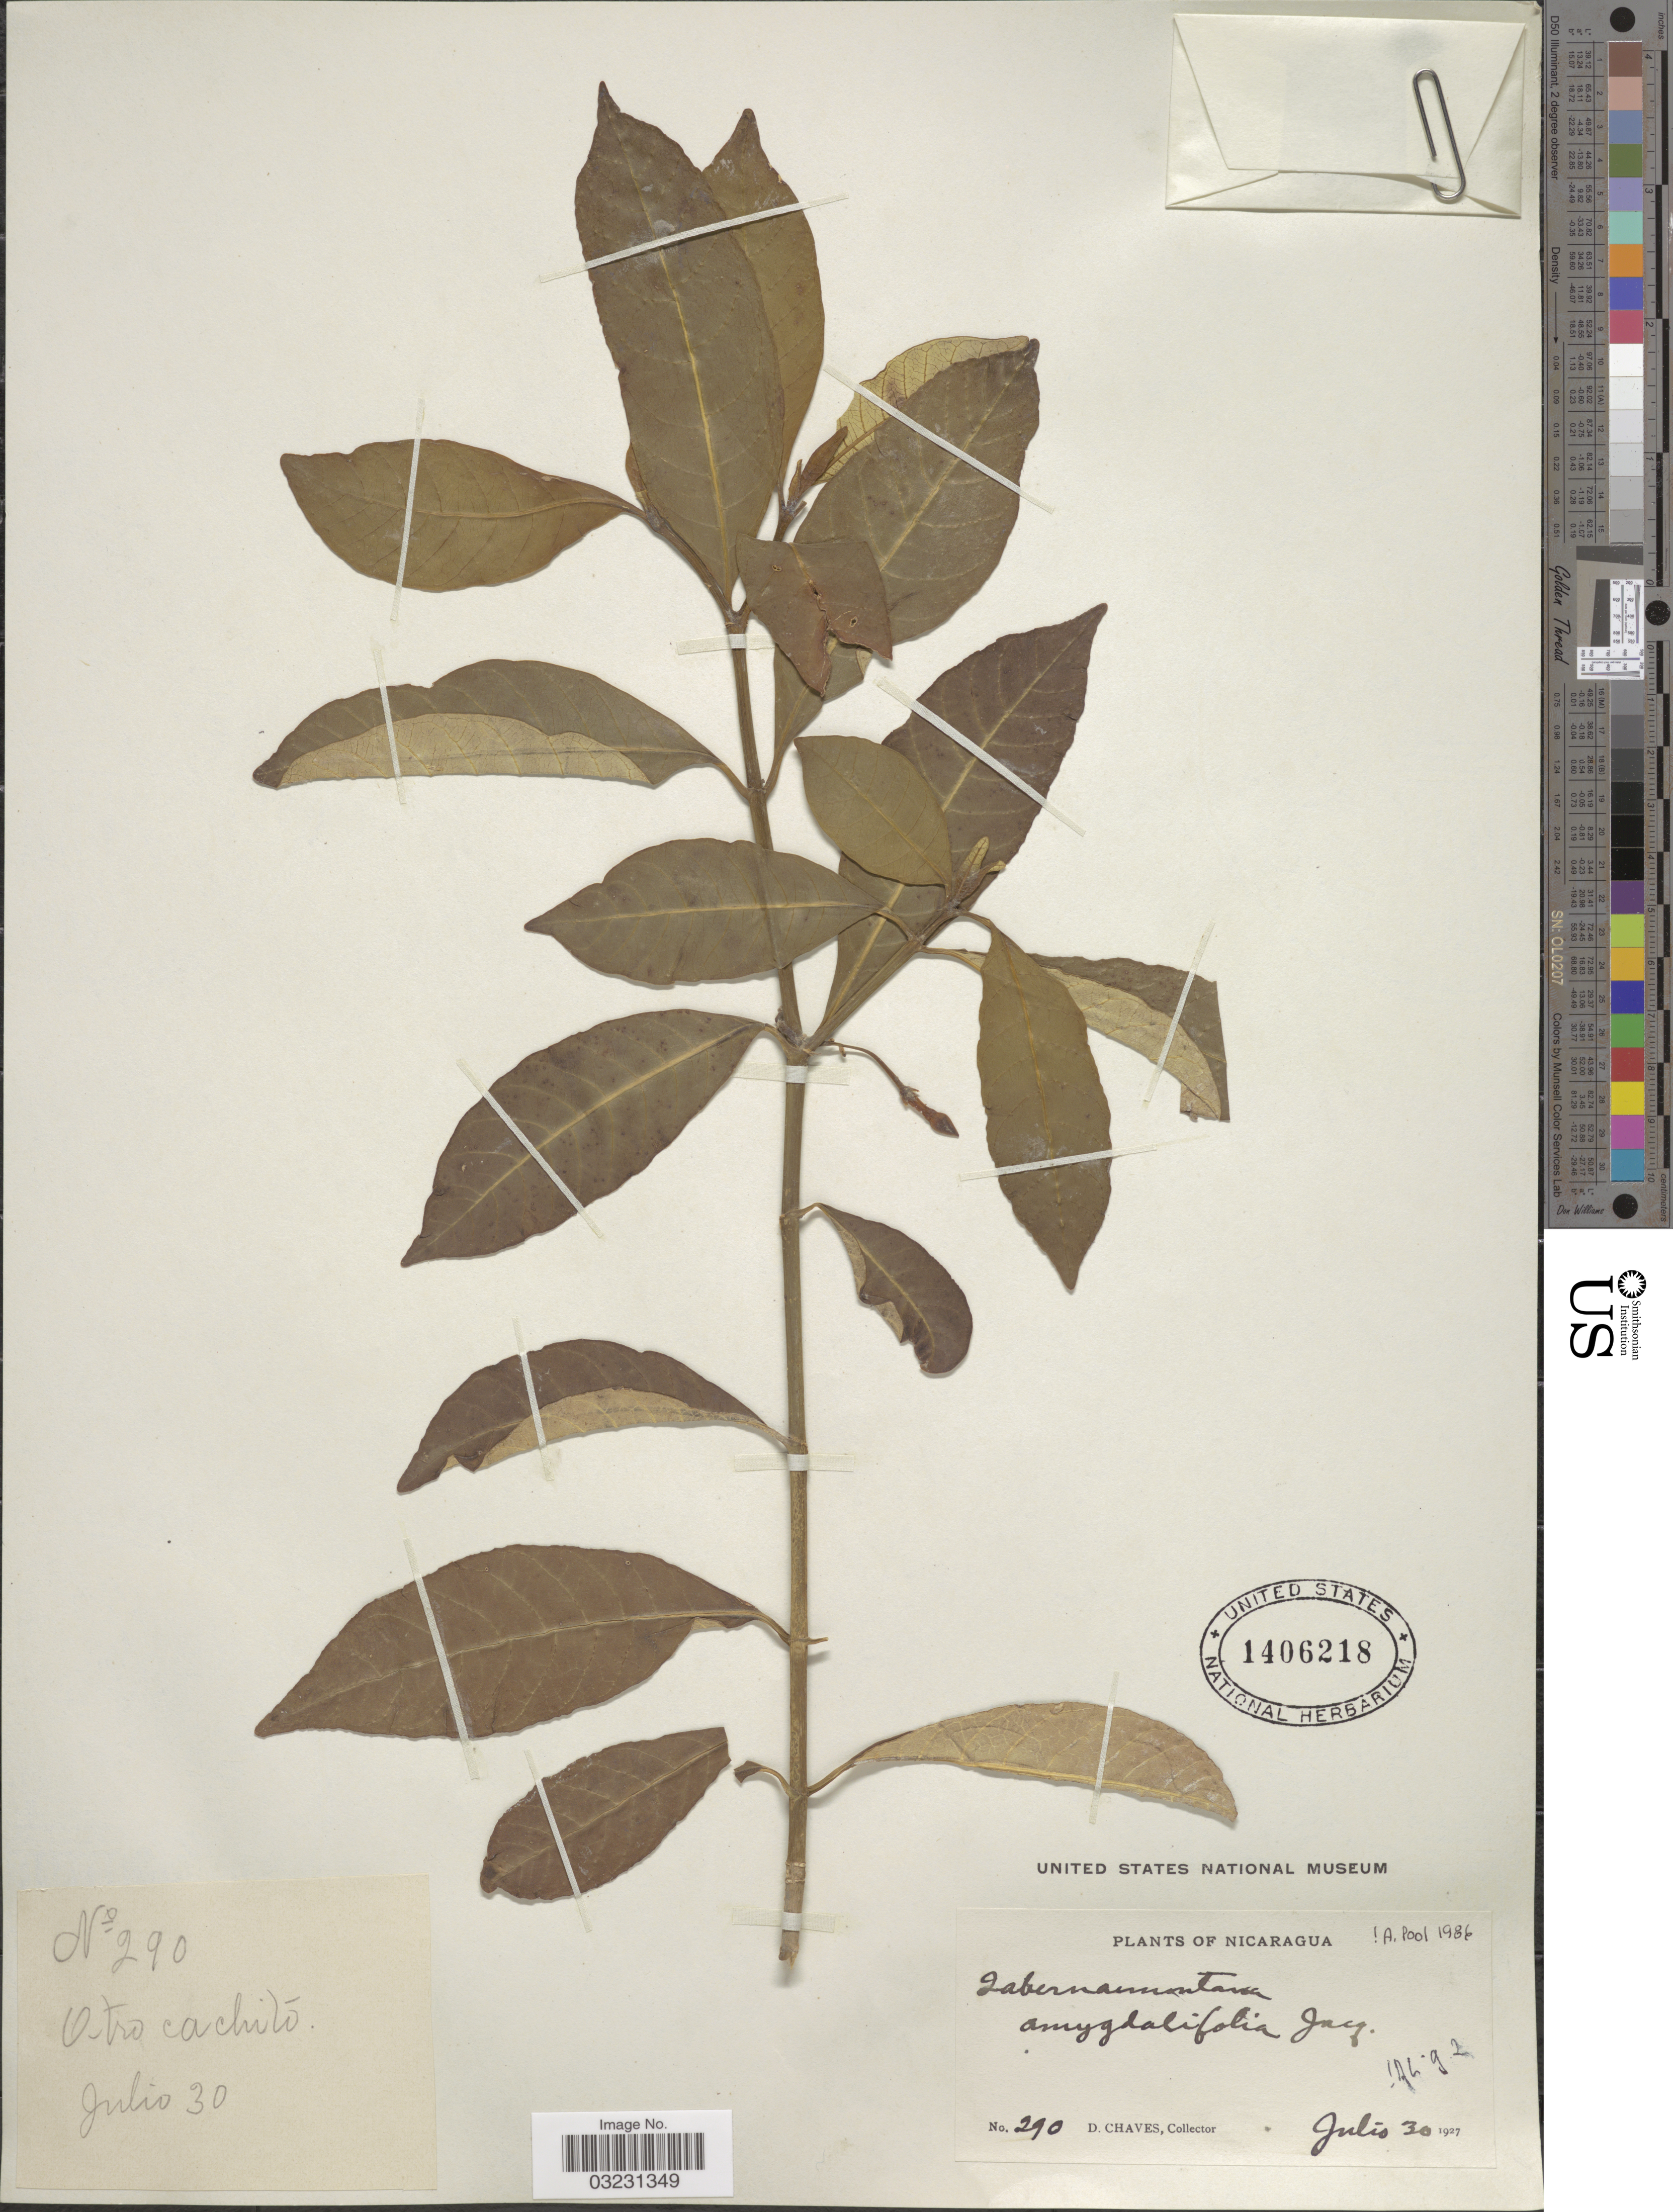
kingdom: Plantae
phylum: Tracheophyta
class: Magnoliopsida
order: Gentianales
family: Apocynaceae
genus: Tabernaemontana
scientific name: Tabernaemontana amygdalifolia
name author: Jacq.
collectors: D. Chaves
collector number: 290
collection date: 1927-07-30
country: Nicaragua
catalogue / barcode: US 1406218